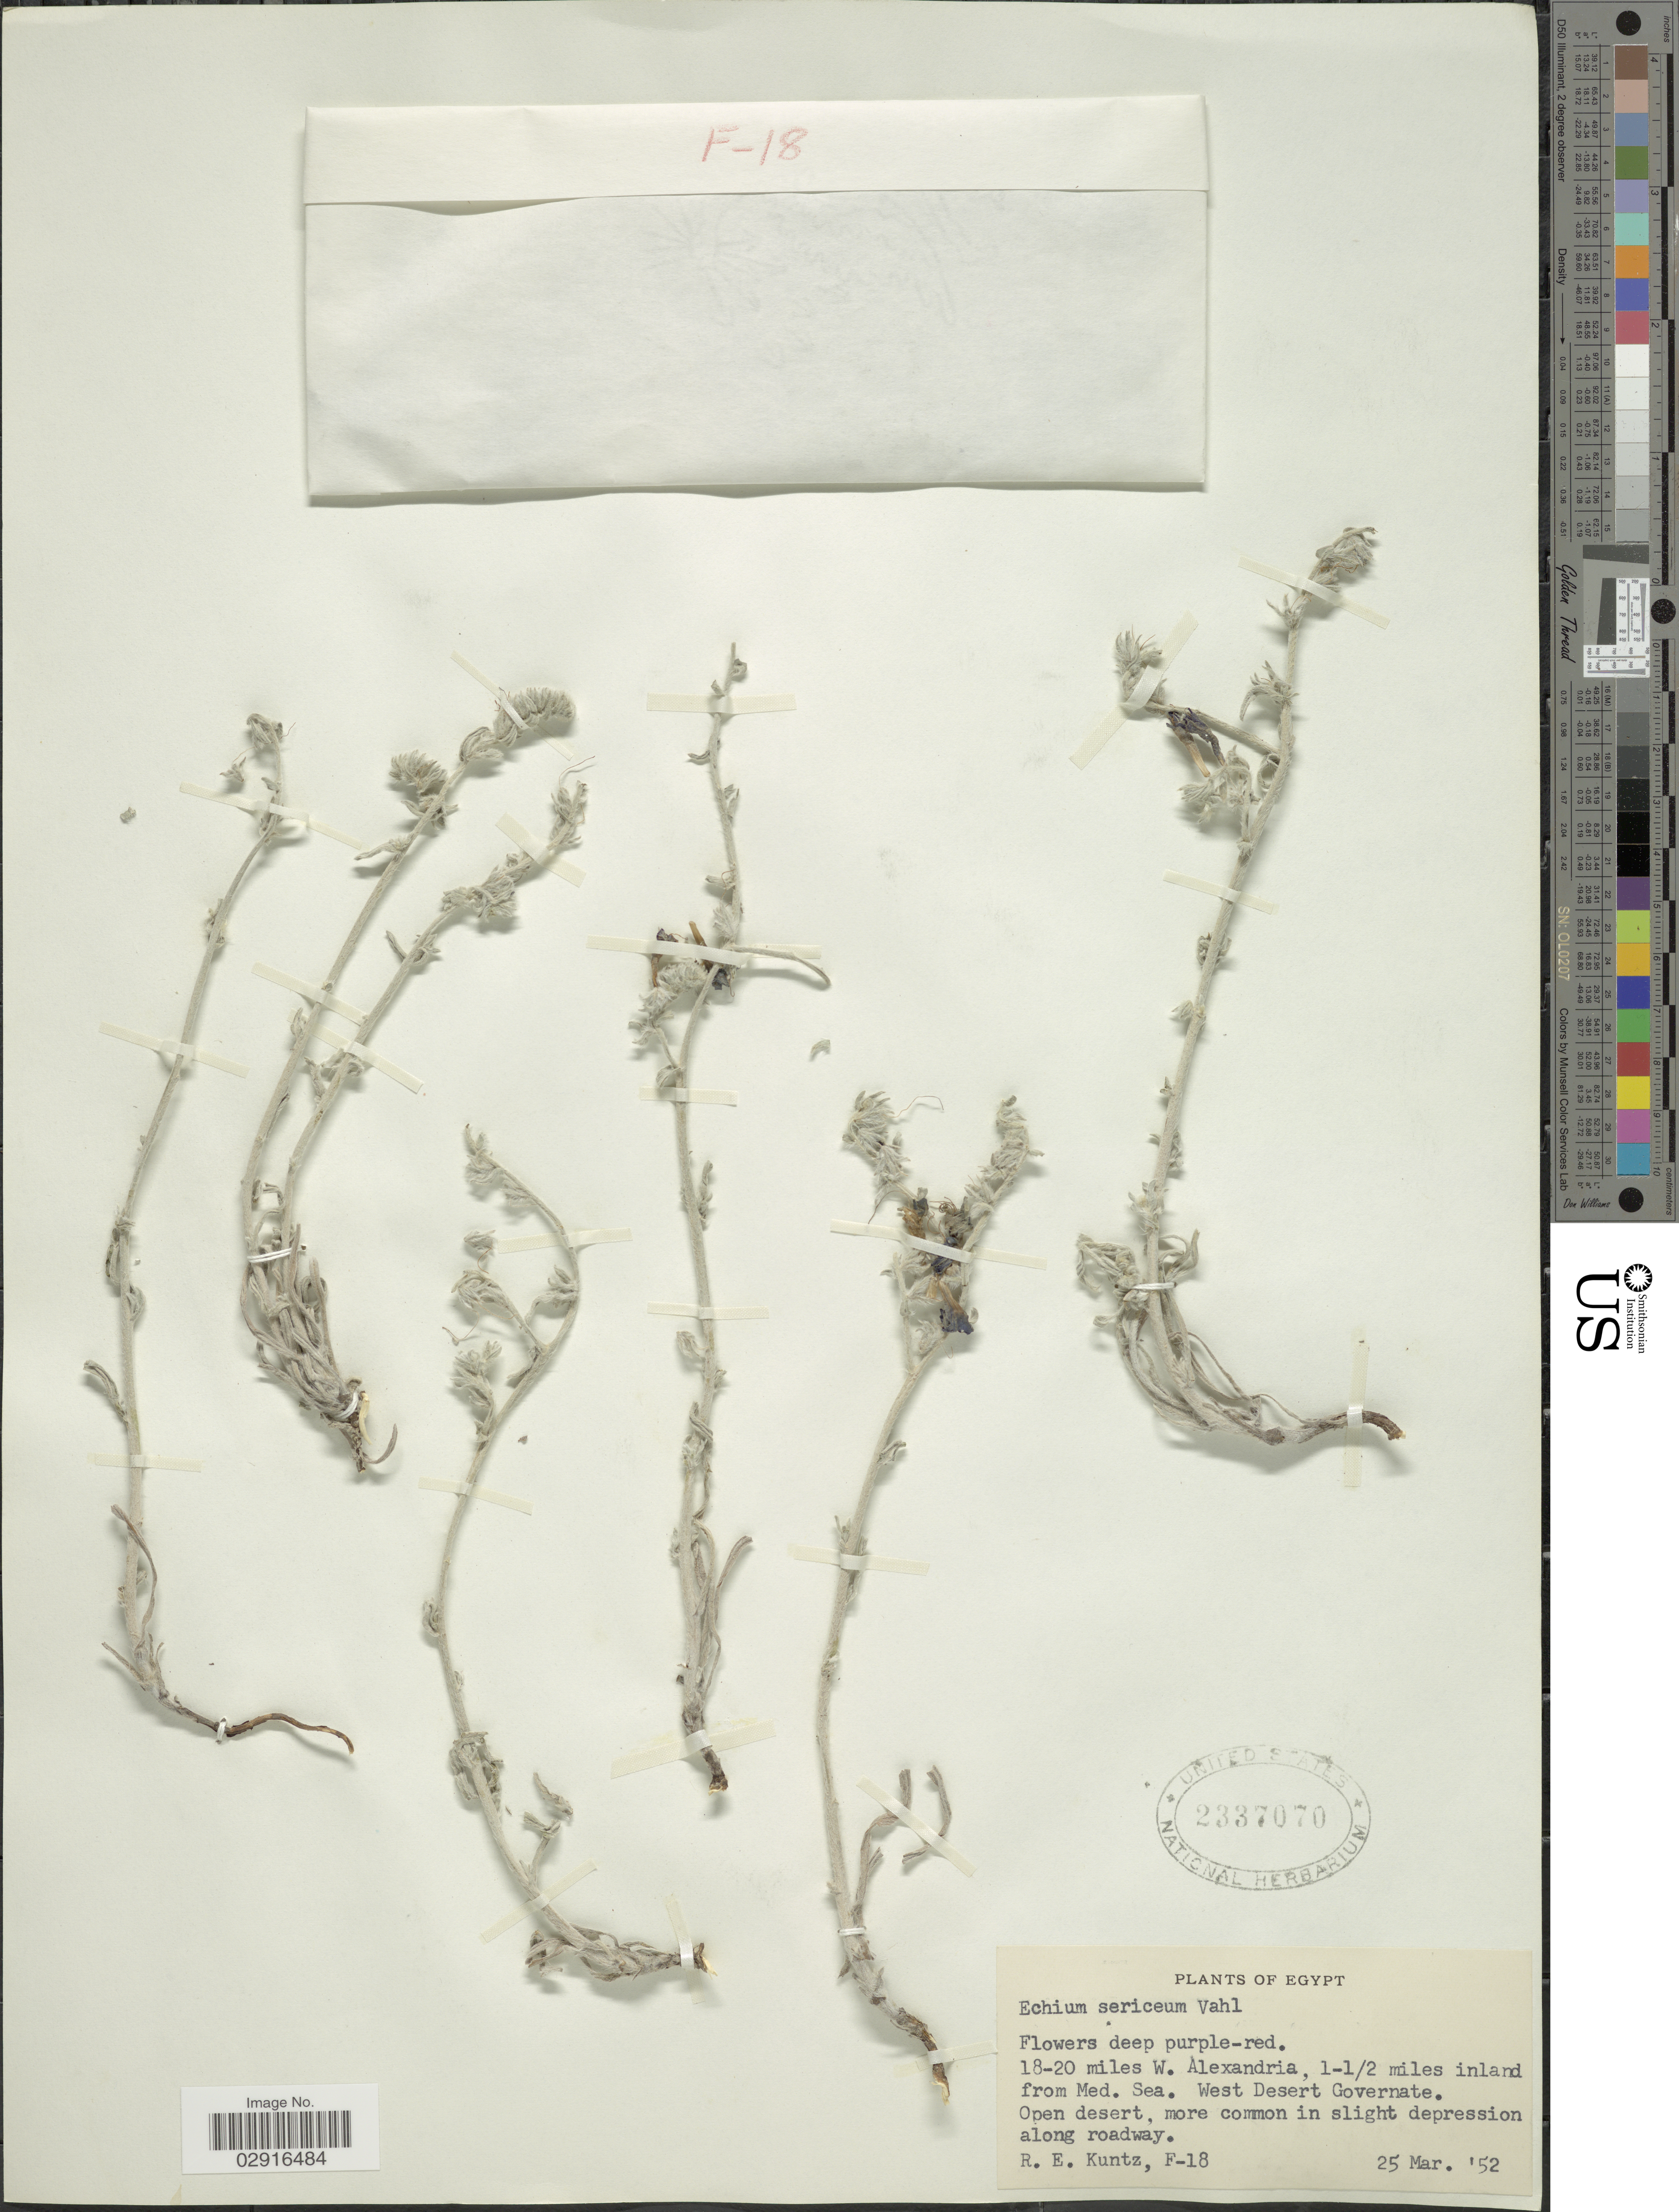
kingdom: Plantae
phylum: Tracheophyta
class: Magnoliopsida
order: Boraginales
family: Boraginaceae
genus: Echium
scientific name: Echium sericeum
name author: Vahl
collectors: R. E. Kuntz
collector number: F-18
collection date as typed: Transcribed d/m/y: 25/3/52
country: Egypt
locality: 18-20 miles W. Alexandria, 1-1/2 miles inland from Med. Sea. West Desert Governate.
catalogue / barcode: US 2337070